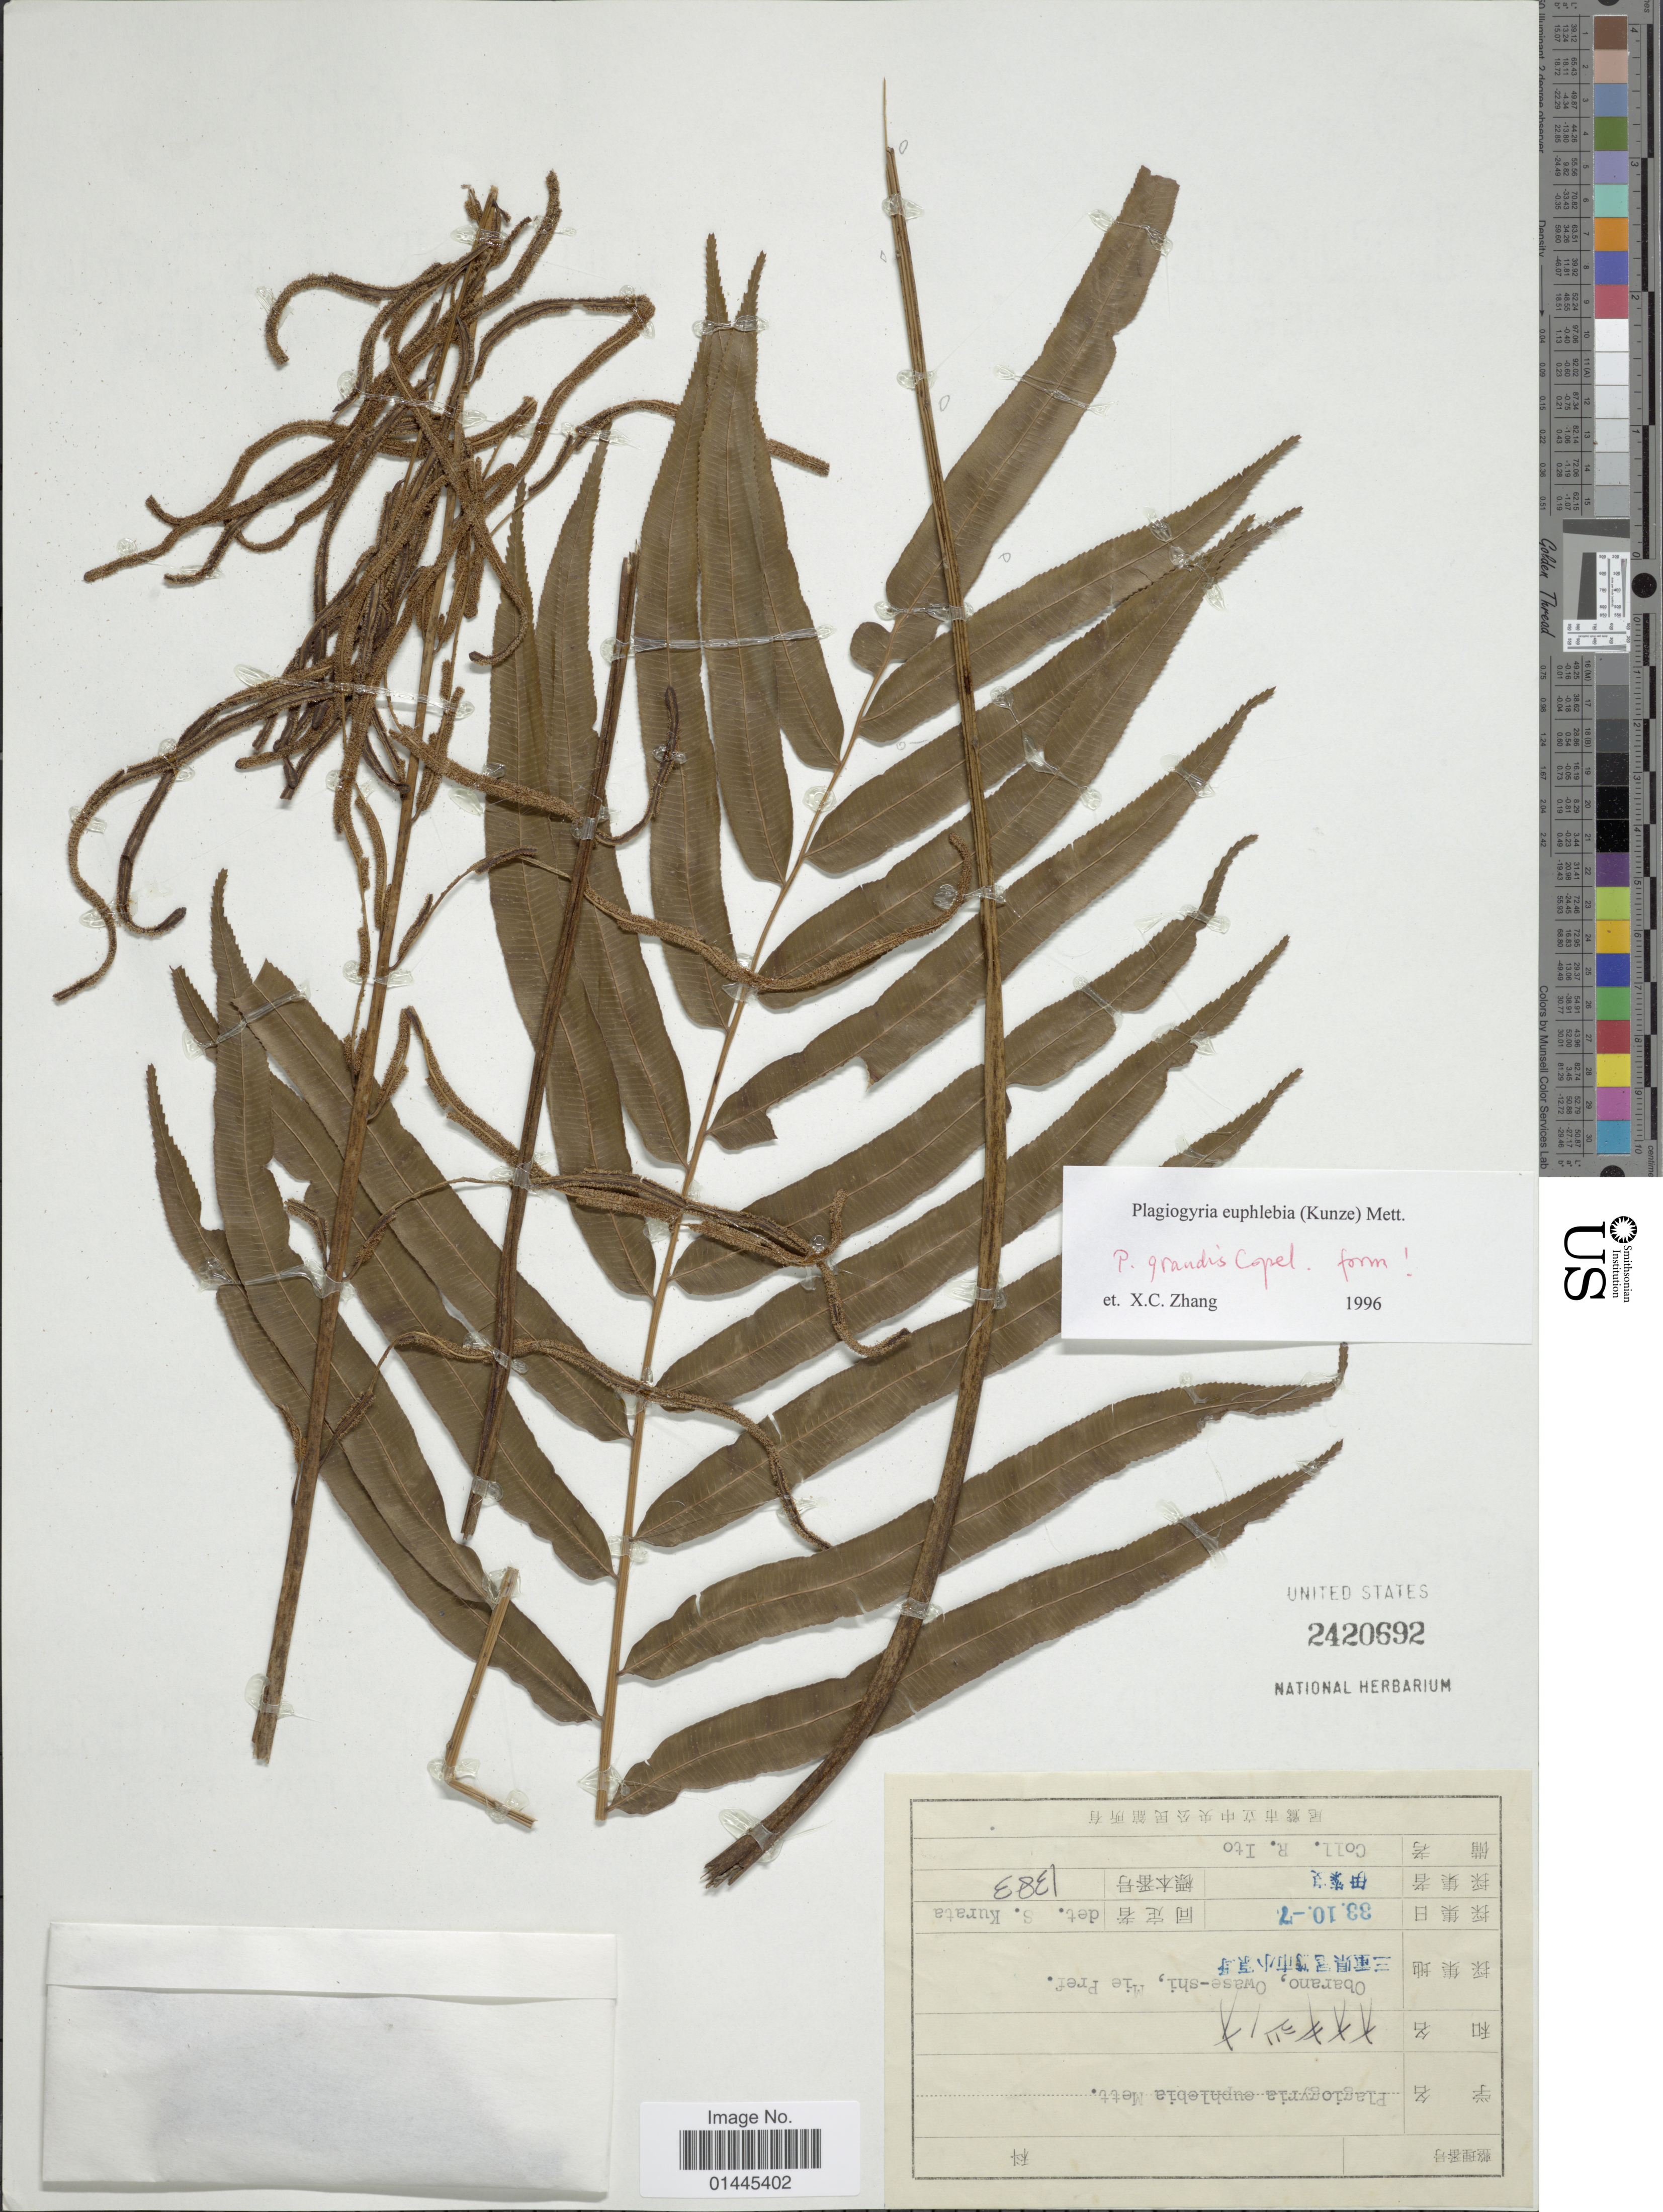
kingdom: Plantae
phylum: Tracheophyta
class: Polypodiopsida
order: Cyatheales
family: Plagiogyriaceae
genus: Plagiogyria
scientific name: Plagiogyria grandis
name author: Copel.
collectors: R. Ito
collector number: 1383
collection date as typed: Transcribed d/m/y: 7/10/33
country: Japan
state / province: Mie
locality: Obarano, Owase-shi.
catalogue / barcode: US 2420692